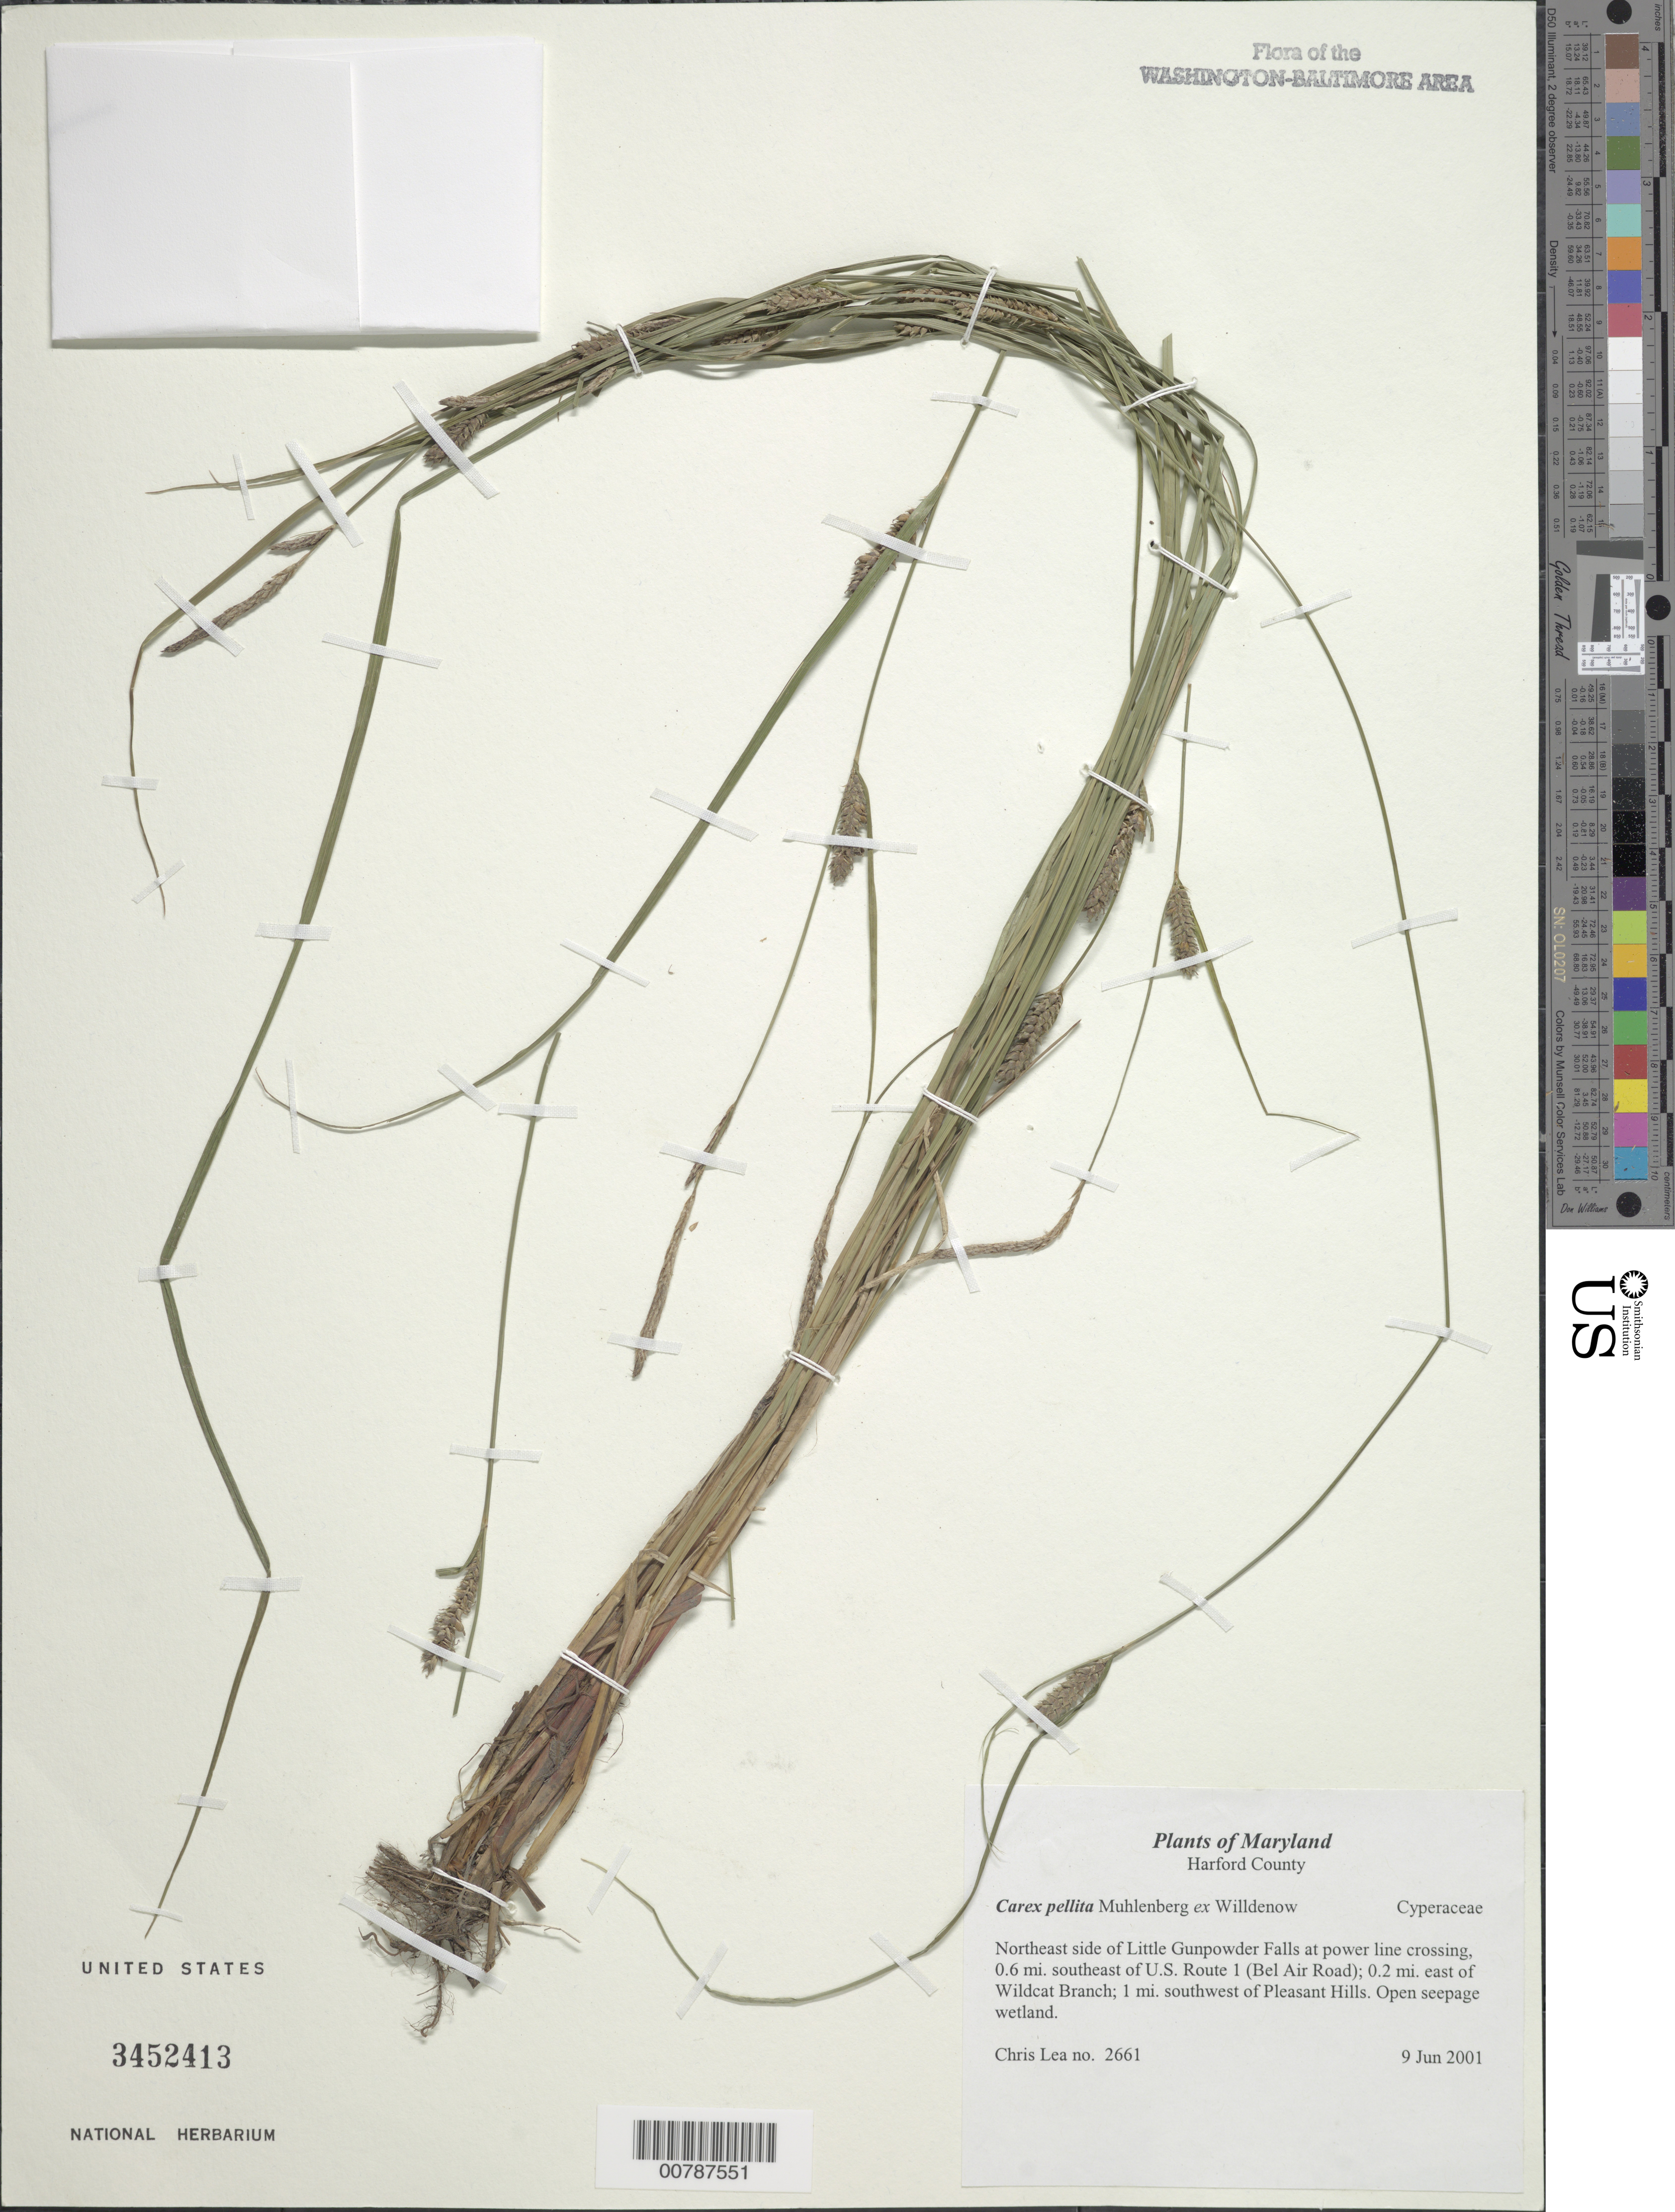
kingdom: Plantae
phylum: Tracheophyta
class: Liliopsida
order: Poales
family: Cyperaceae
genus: Carex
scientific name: Carex pellita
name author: Muhl. ex Willd.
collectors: C. Lea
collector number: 2661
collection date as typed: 9 Jun 2001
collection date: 2001-06-09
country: United States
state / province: Maryland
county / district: Harford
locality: Northeast side of Little Gunpowder Falls at power line crossing, 0.6 mi. southeast of U.S. Route 1 (Bel Air Road); 0.2 mi. east of Wildcat Branch.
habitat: Open seepage wetland.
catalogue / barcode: US 3452413